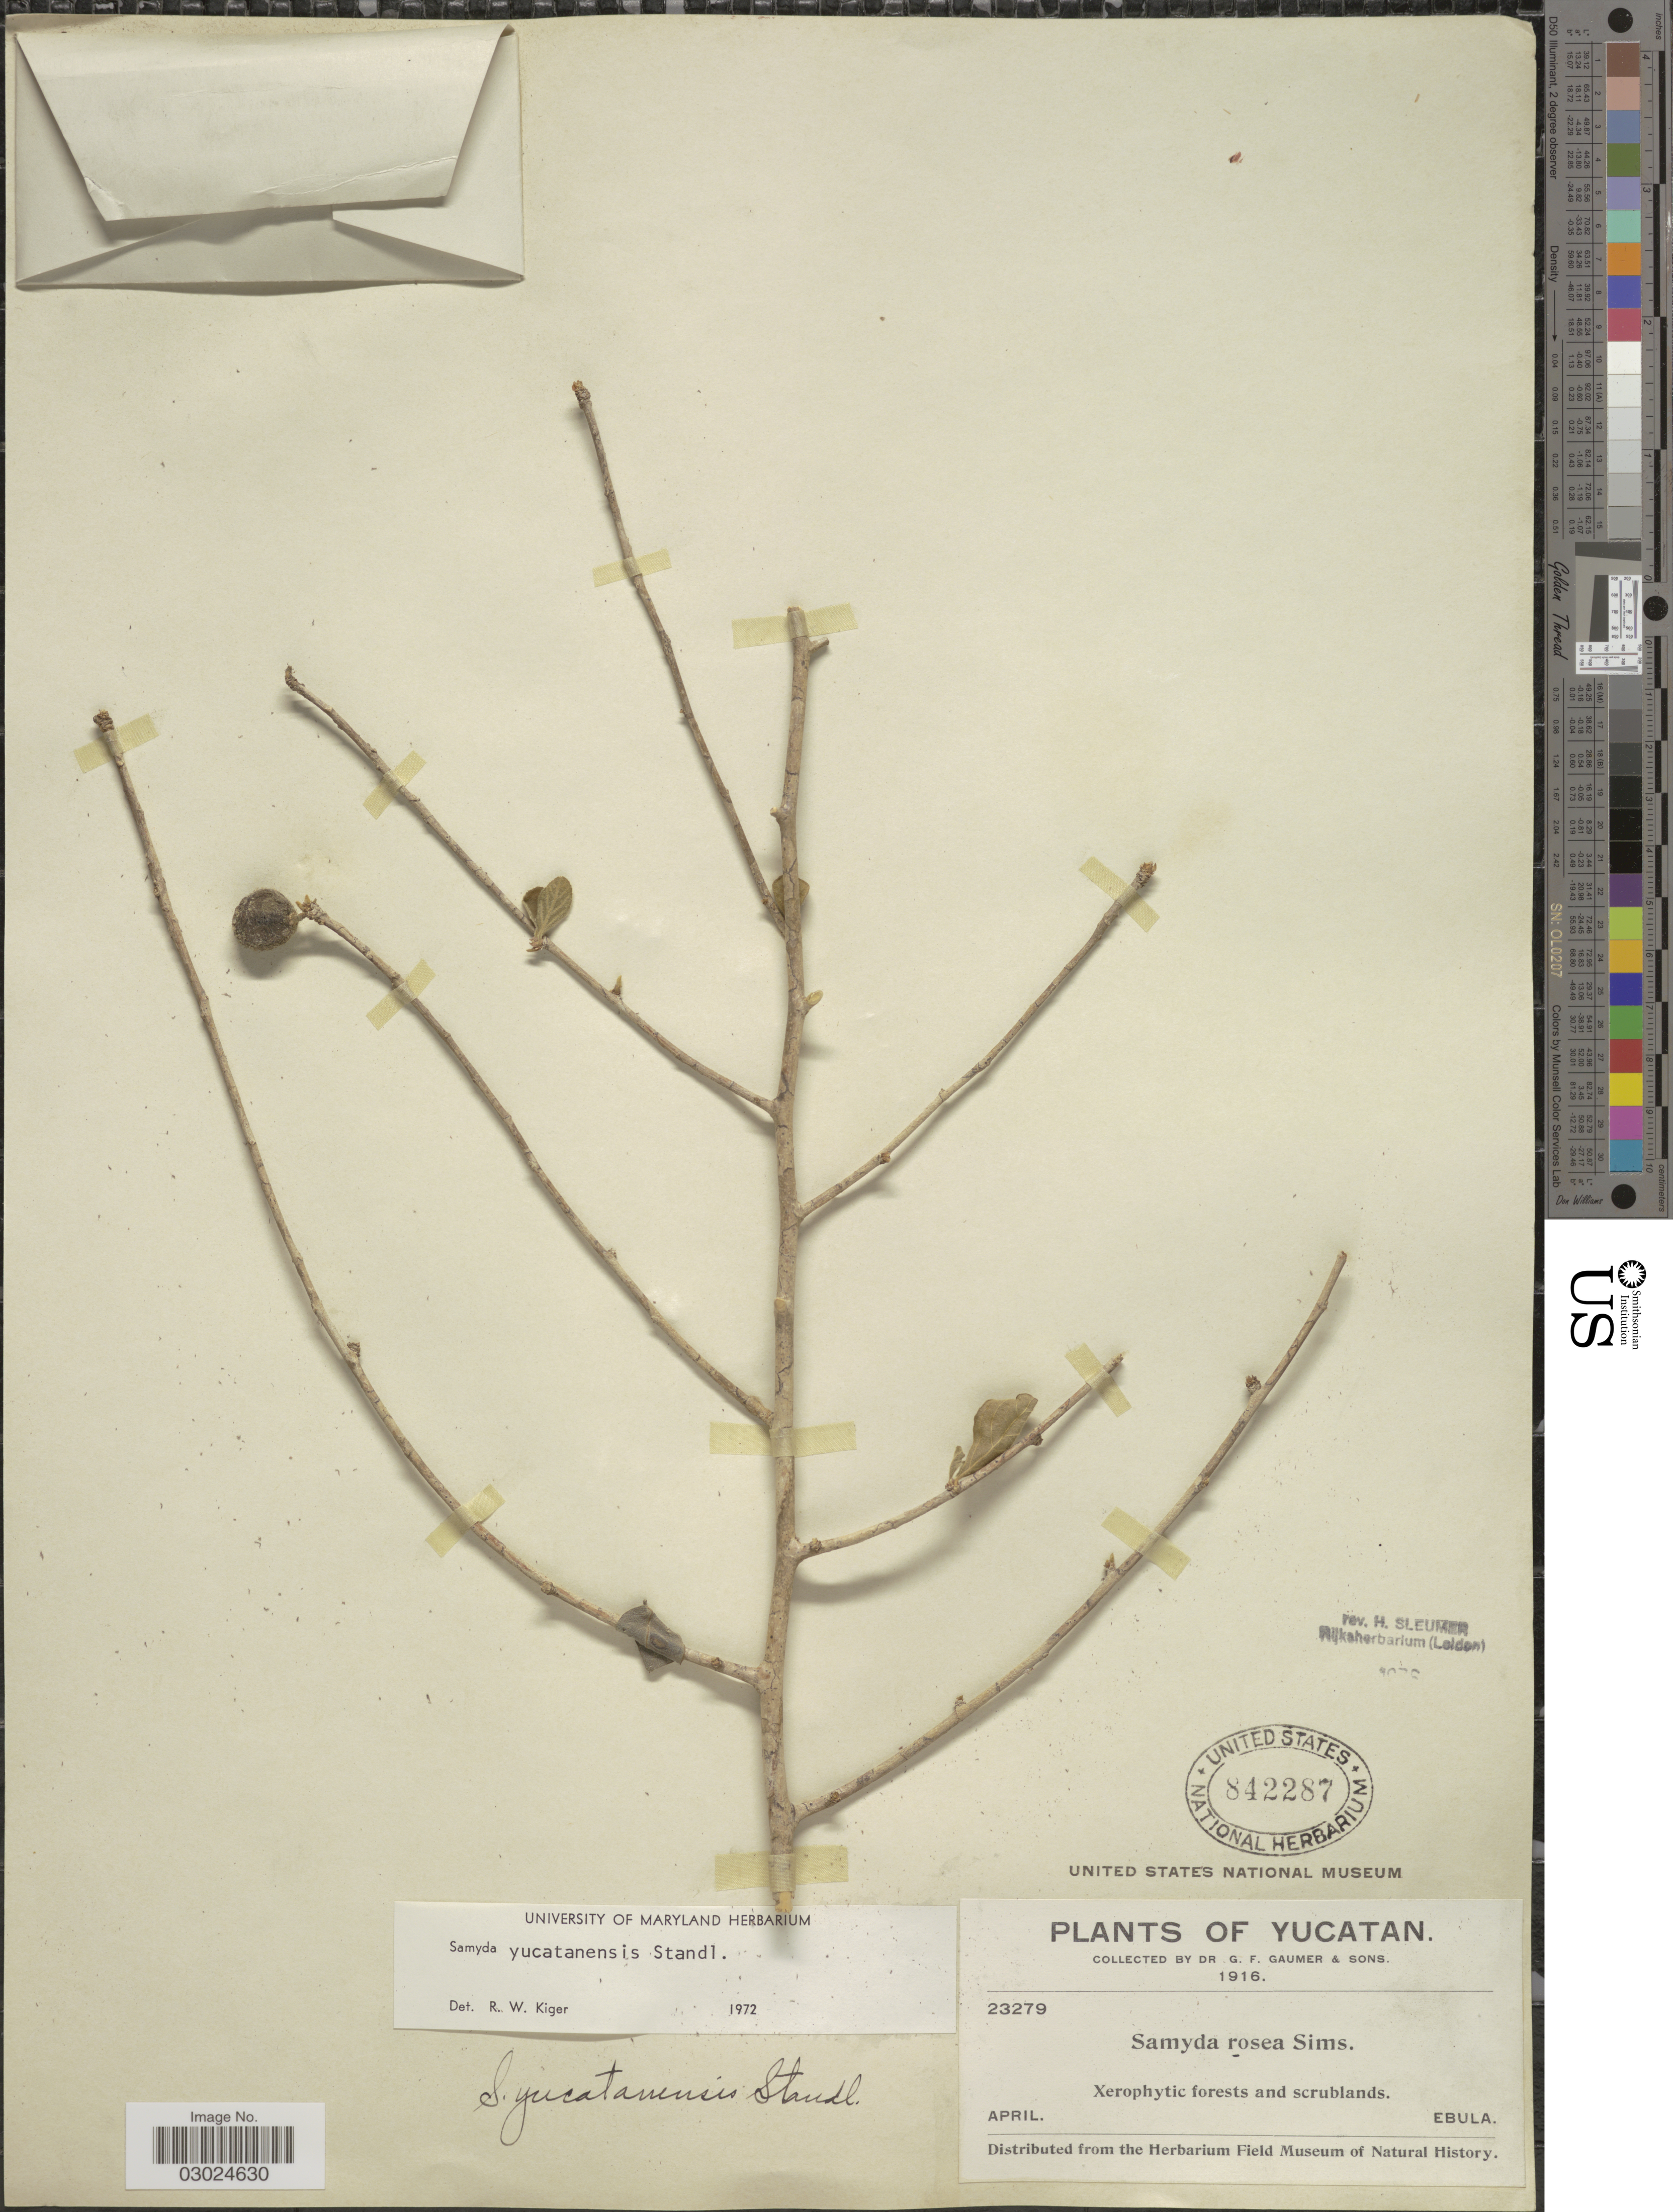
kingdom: Plantae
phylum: Tracheophyta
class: Magnoliopsida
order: Malpighiales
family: Salicaceae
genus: Casearia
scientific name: Casearia yucatanensis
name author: (Standl.) T. Samar. & M.H. Alford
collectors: G. F. Gaumer & et al.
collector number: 23279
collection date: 1916-04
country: Mexico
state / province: Yucatán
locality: Ebula.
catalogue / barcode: US 842287